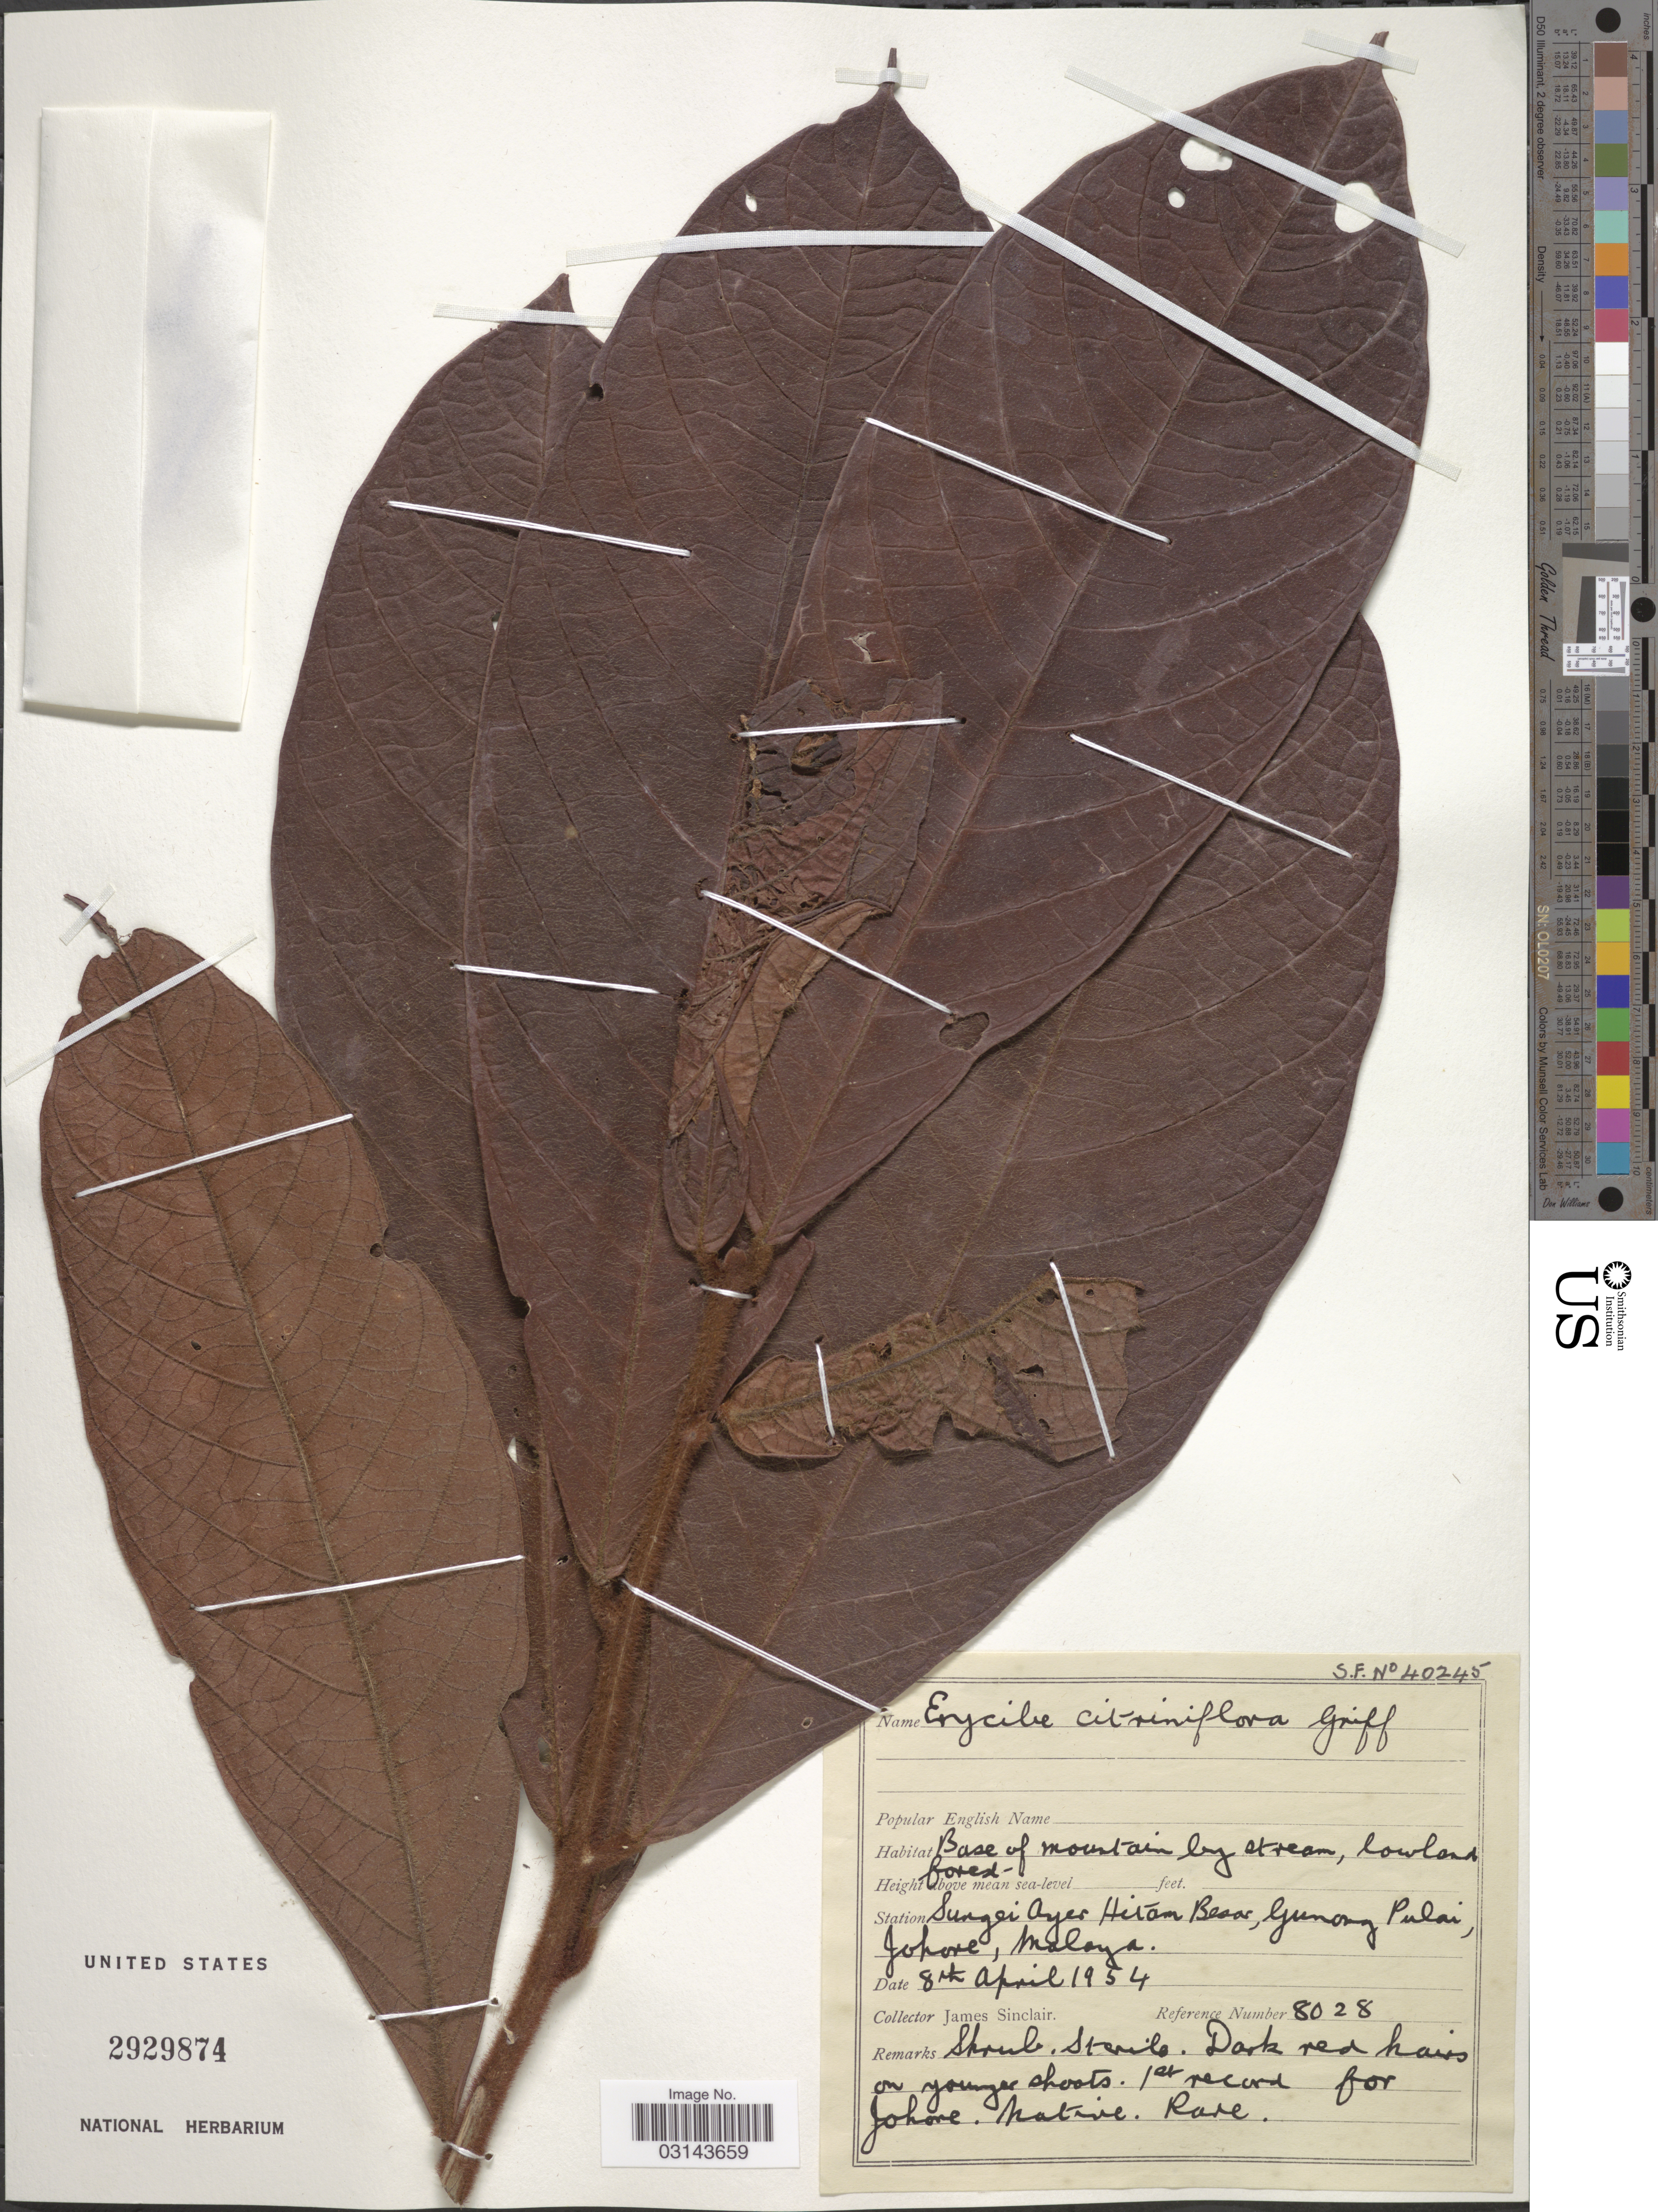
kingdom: Plantae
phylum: Tracheophyta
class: Magnoliopsida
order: Solanales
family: Convolvulaceae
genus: Erycibe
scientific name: Erycibe citriniflora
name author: Griff.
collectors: J. Sinclair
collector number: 8028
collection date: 1954-04-08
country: Malaysia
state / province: Johor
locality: Station Sungei Ayer Hitam Besar, Gunong Pulai, Johore. Malaya.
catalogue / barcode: US 2929874